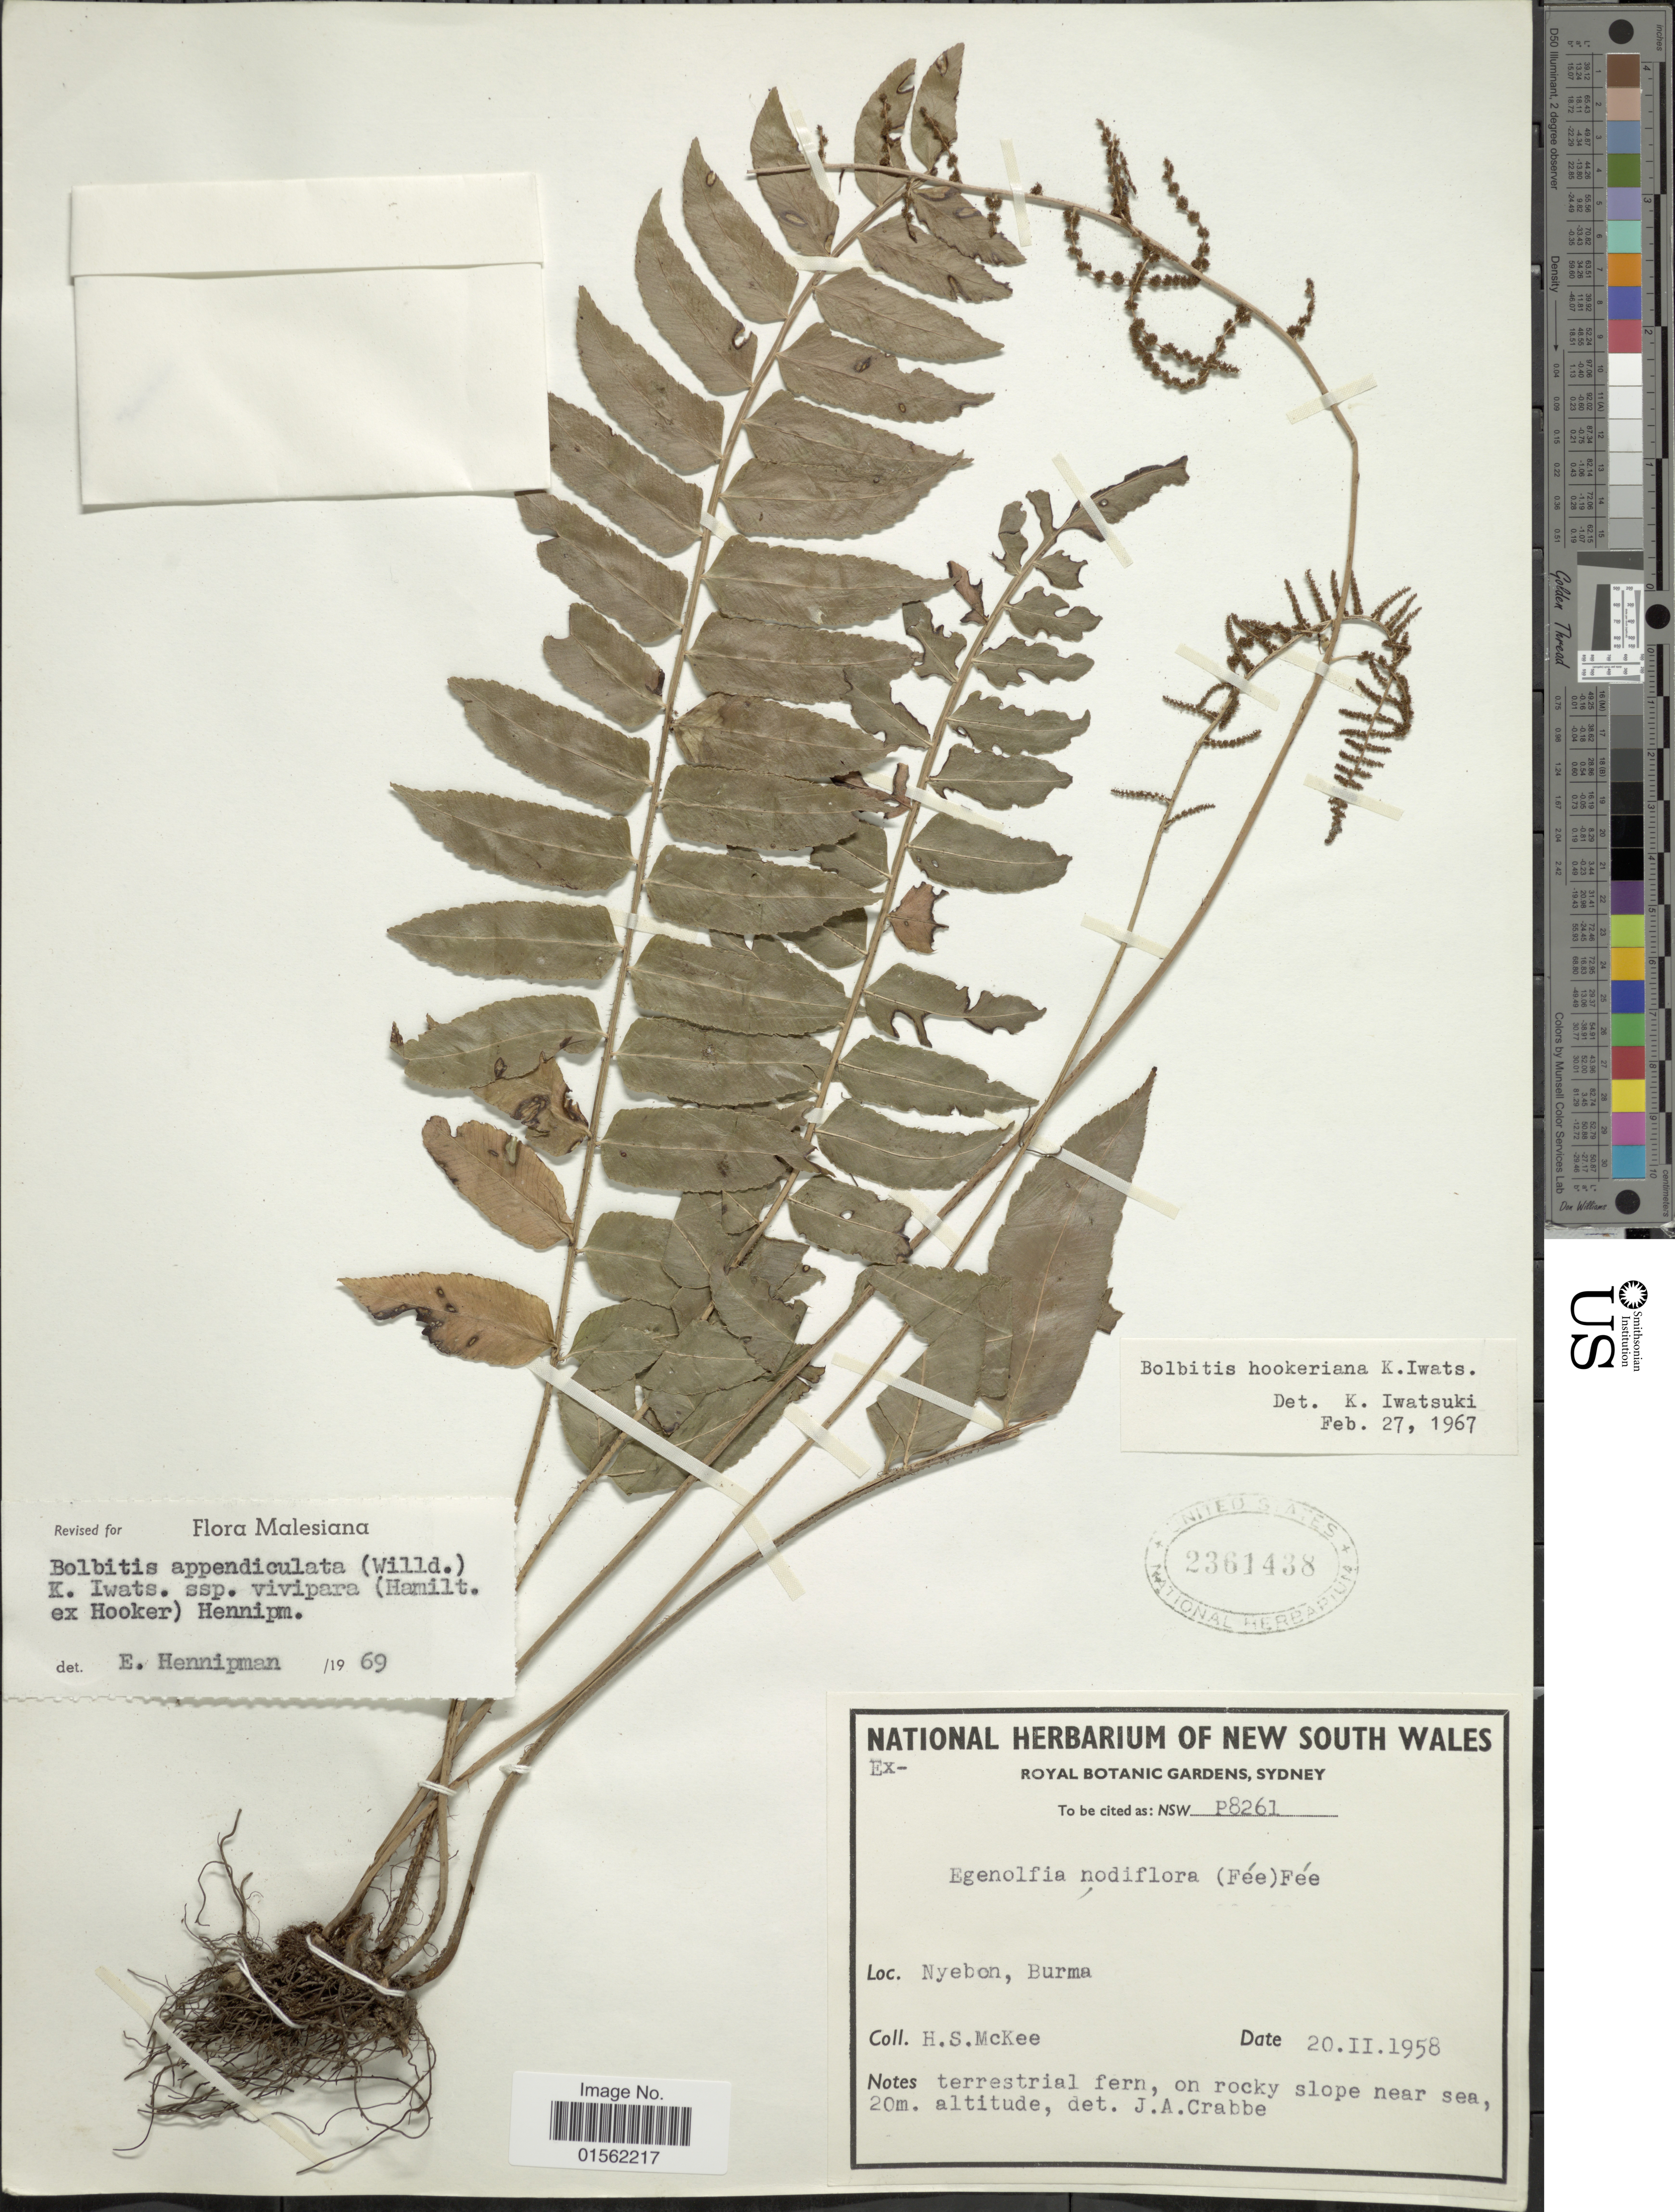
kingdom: Plantae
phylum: Tracheophyta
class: Polypodiopsida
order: Polypodiales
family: Dryopteridaceae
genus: Bolbitis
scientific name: Bolbitis appendiculata subsp. vivipara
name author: (Buch.-Ham. ex Hook.) Hennipman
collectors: H. S. McKee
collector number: P8261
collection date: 1958-02-20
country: Myanmar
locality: Nyebon, Burma, on rocky slope near sea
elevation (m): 20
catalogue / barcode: US 2361438